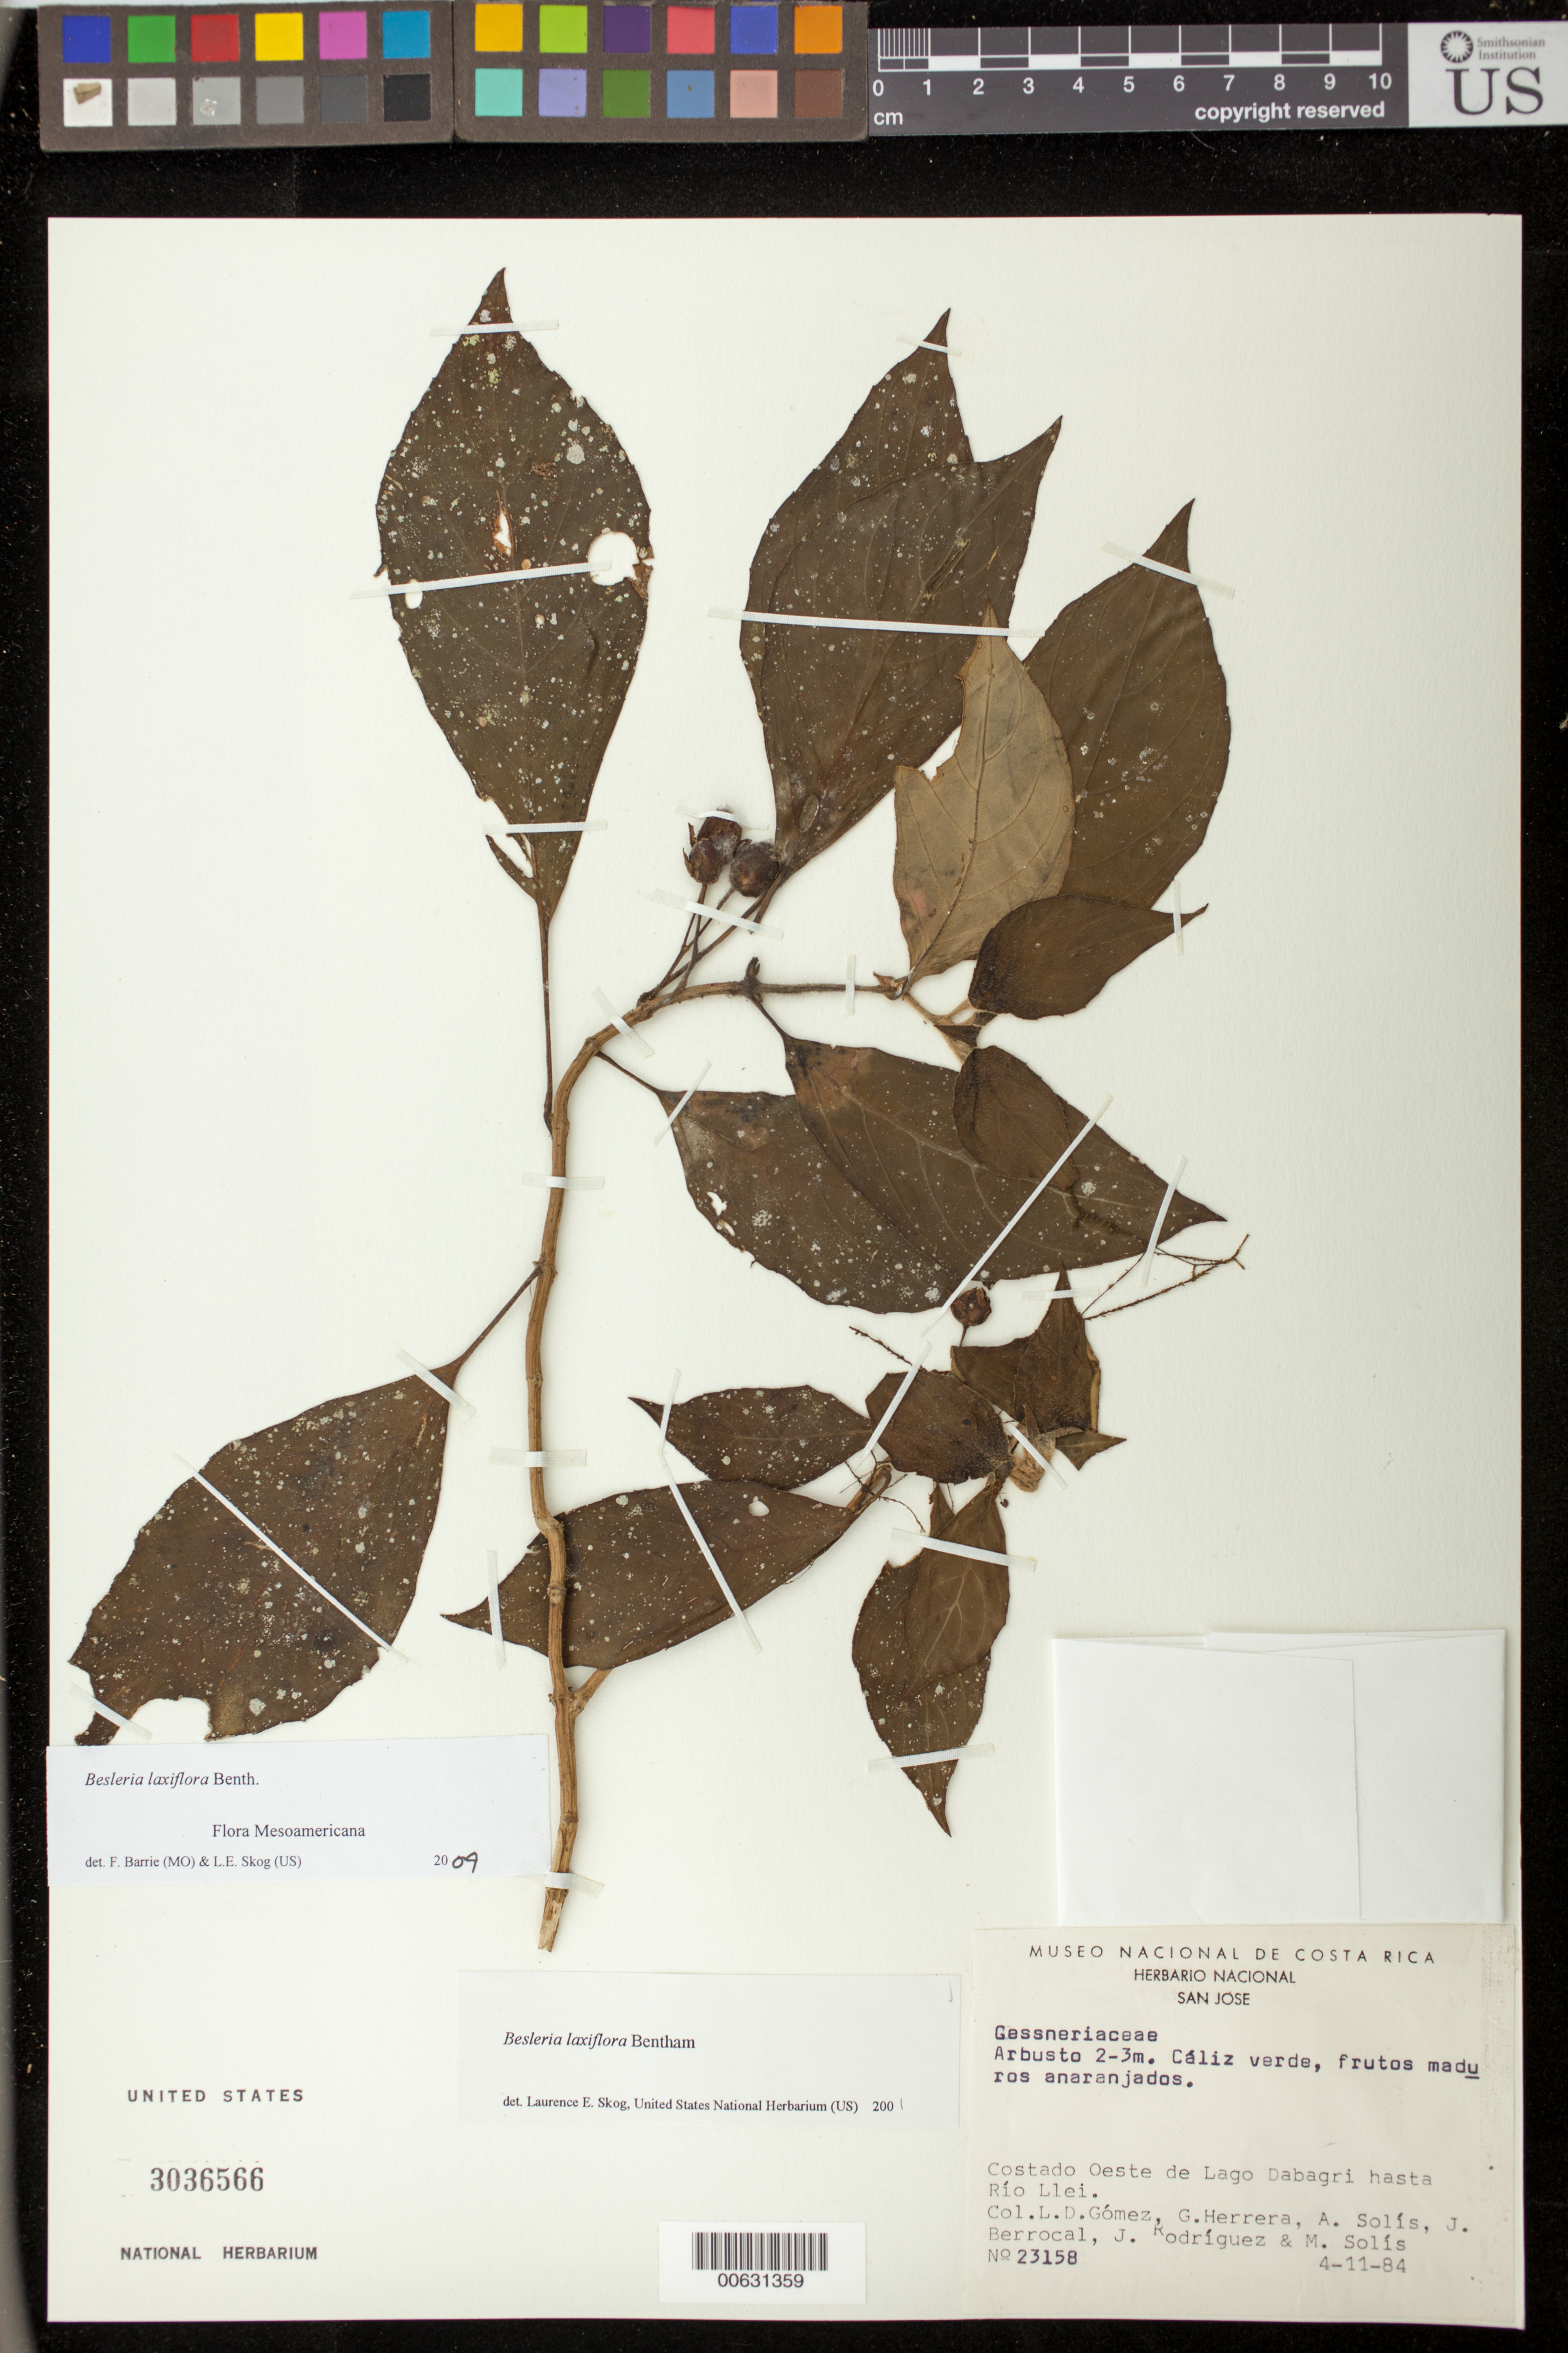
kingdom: Plantae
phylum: Tracheophyta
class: Magnoliopsida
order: Lamiales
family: Gesneriaceae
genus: Besleria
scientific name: Besleria laxiflora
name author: Benth.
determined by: Barrie, F. R.; Skog, Laurence E.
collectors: L. D. Gómez, G. Herrera, A. Solís, J. Berrocal, J. Rodríguez & M. Solís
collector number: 23158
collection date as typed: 04 Nov 1984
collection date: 1984-11-04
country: Costa Rica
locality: Costado Oeste de Lago Dabagri hasta Río Llei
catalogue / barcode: US 3036566